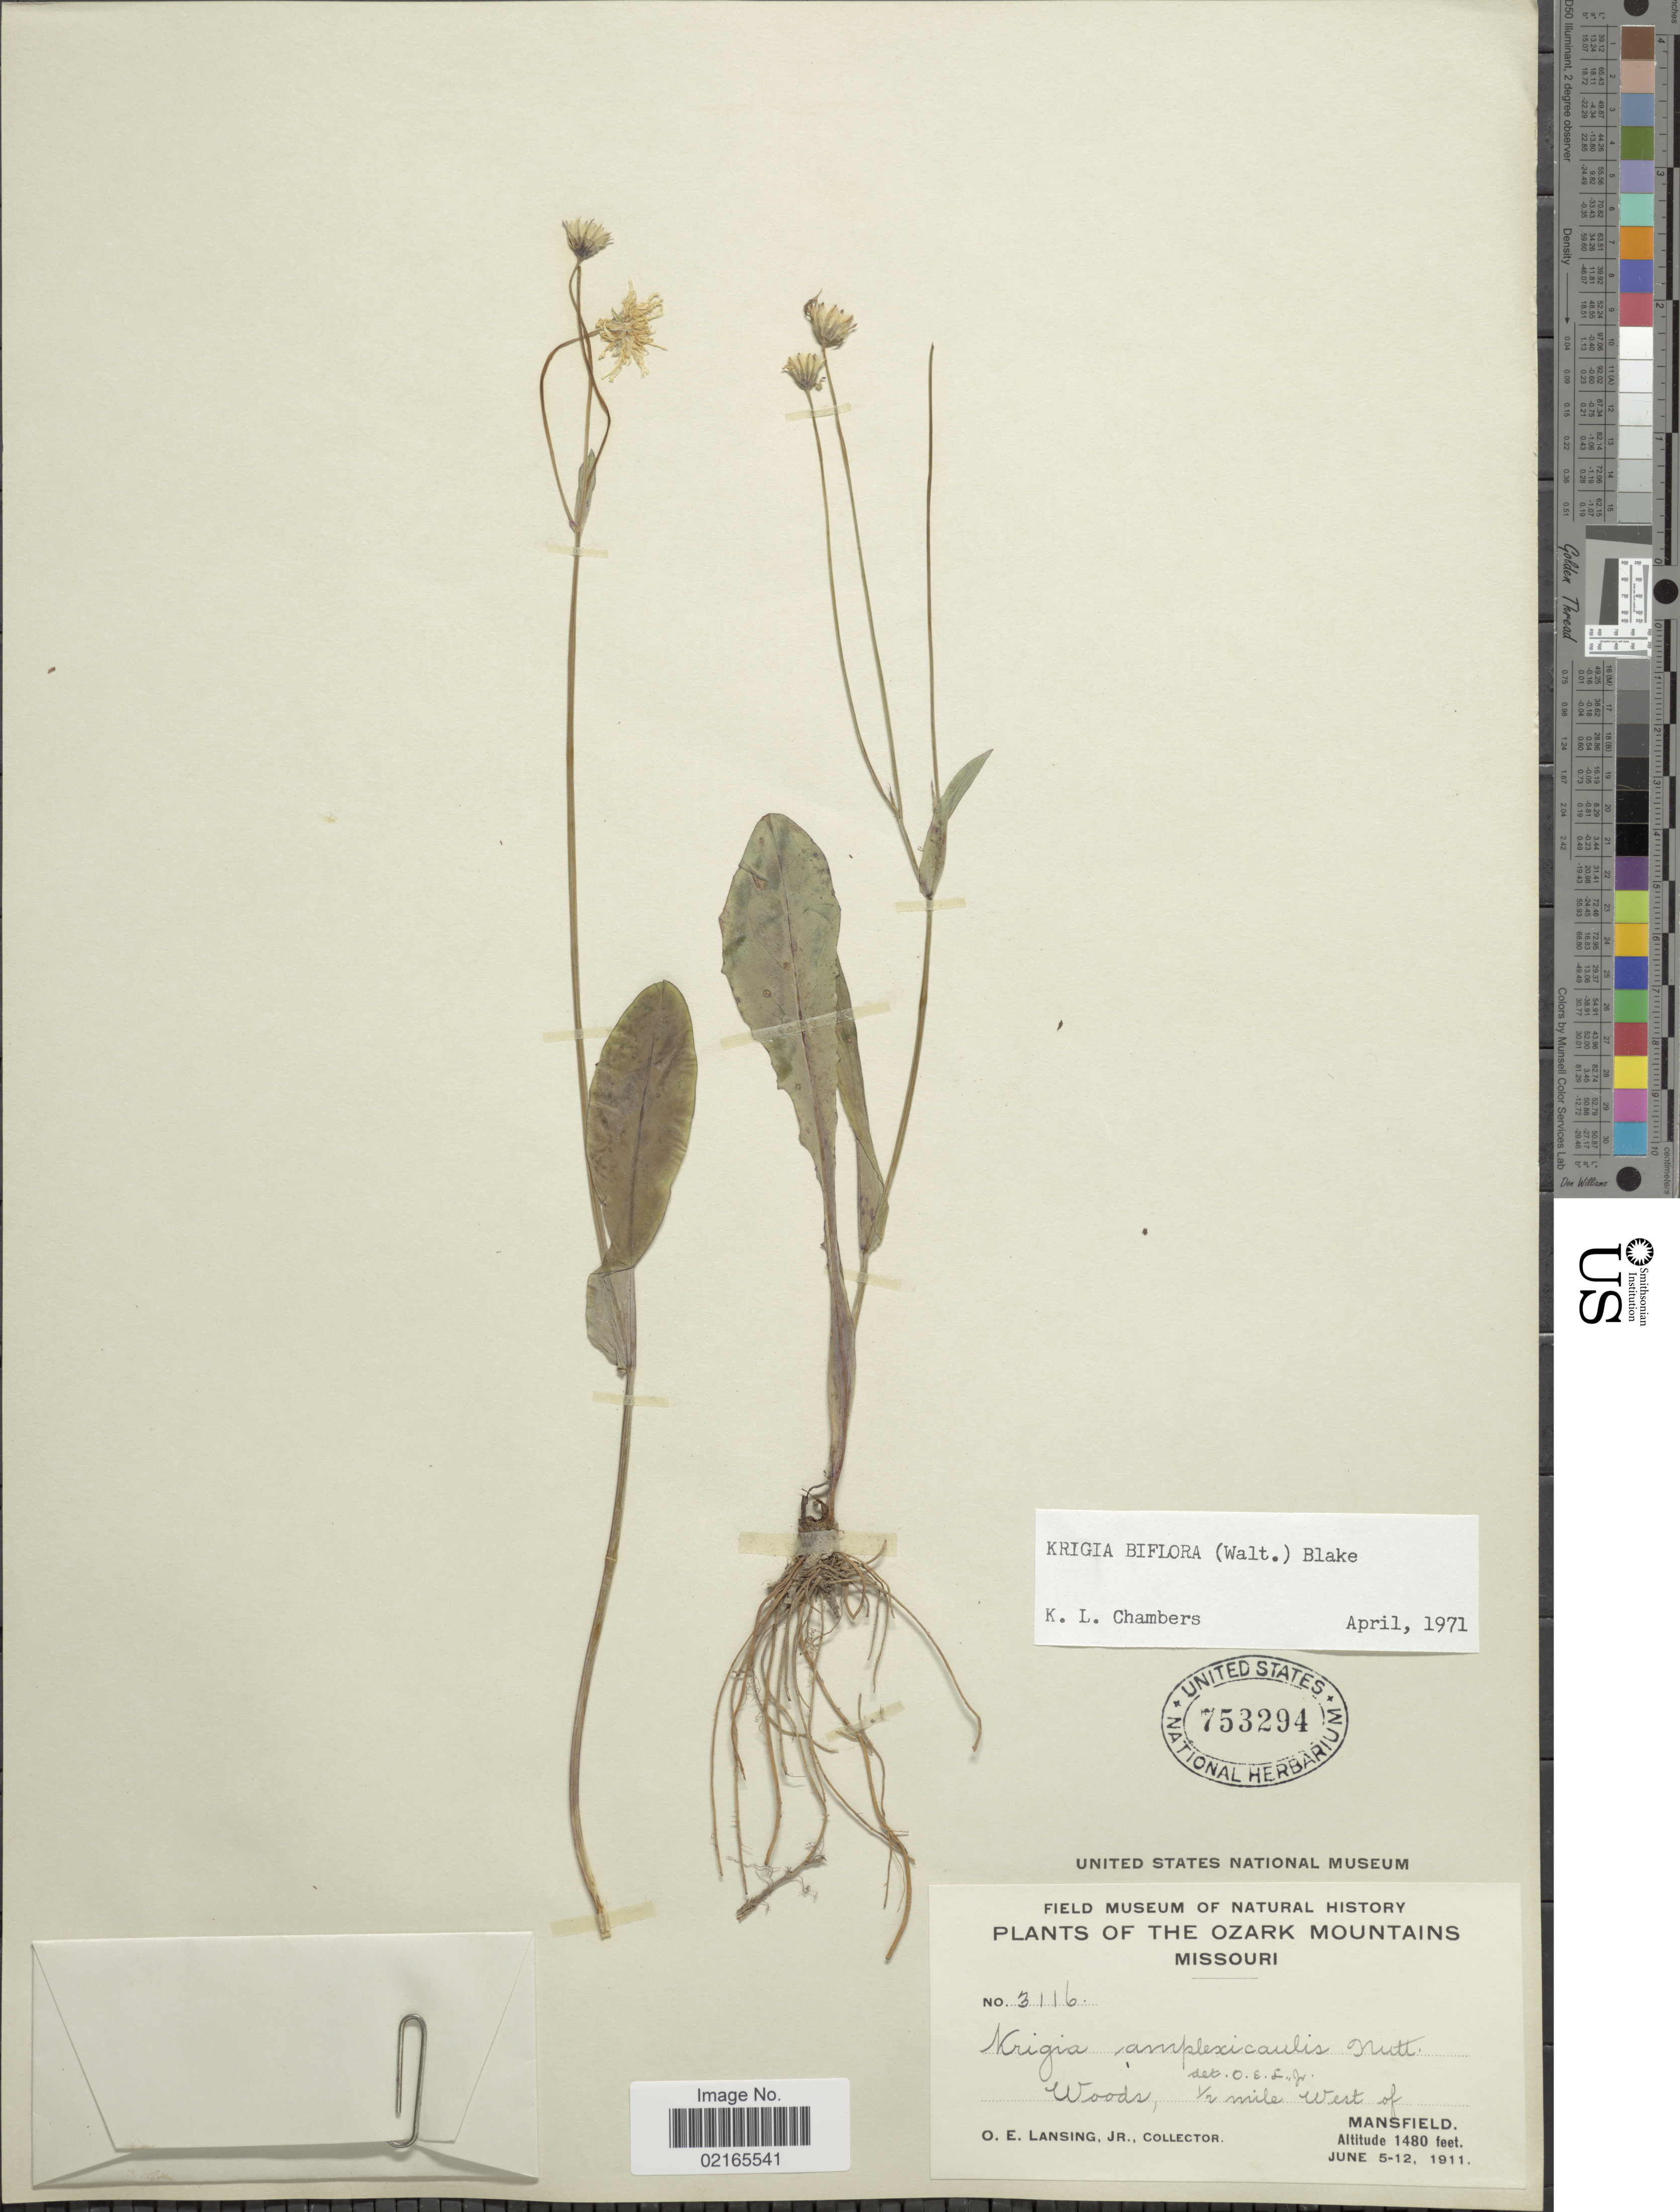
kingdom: Plantae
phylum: Tracheophyta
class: Magnoliopsida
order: Asterales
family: Asteraceae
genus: Krigia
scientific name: Krigia biflora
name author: (Walter) S.F. Blake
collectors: O. Lansing Jr.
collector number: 3116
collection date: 1911-06-05/1911-06-12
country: United States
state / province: Missouri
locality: Ozark Mountains, woods, ½ mile West of Mansfield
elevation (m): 451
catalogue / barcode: US 753294